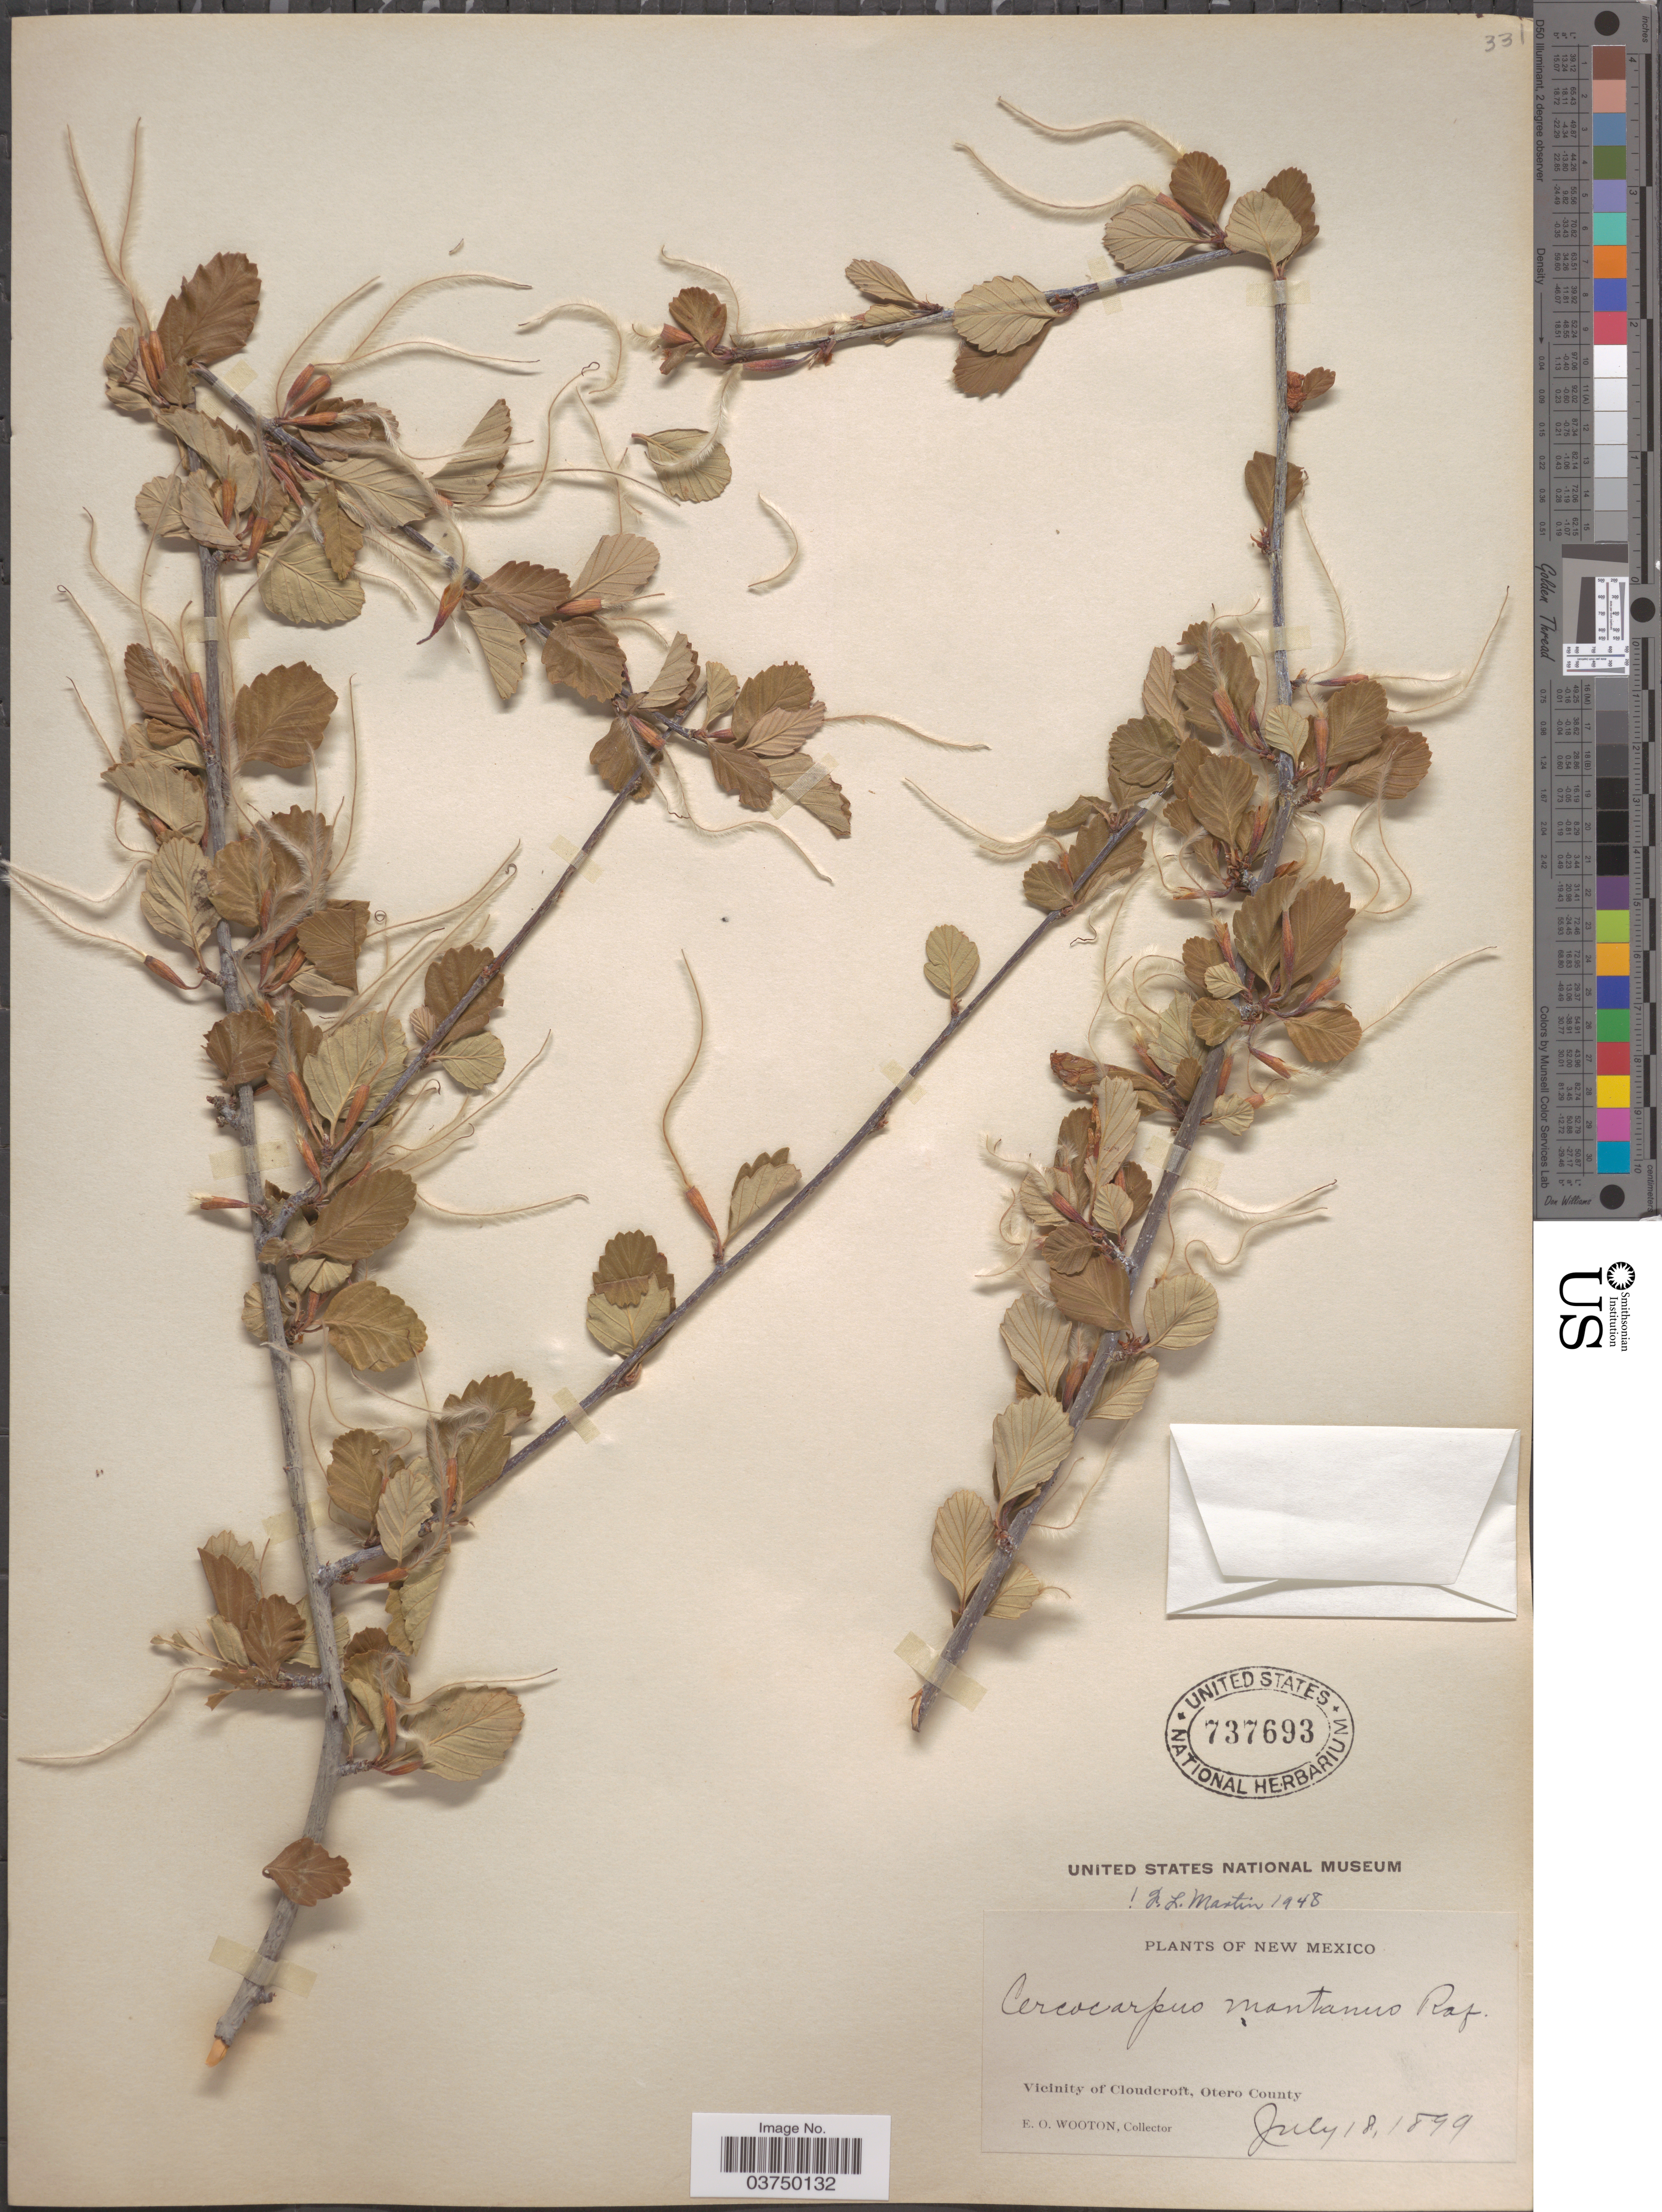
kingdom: Plantae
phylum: Tracheophyta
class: Magnoliopsida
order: Rosales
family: Rosaceae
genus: Cercocarpus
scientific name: Cercocarpus montanus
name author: Raf.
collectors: E. O. Wooton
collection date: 1899-07-18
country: United States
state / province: New Mexico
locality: Vicinity of Cloudcroft, Otero County.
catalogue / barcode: US 737693